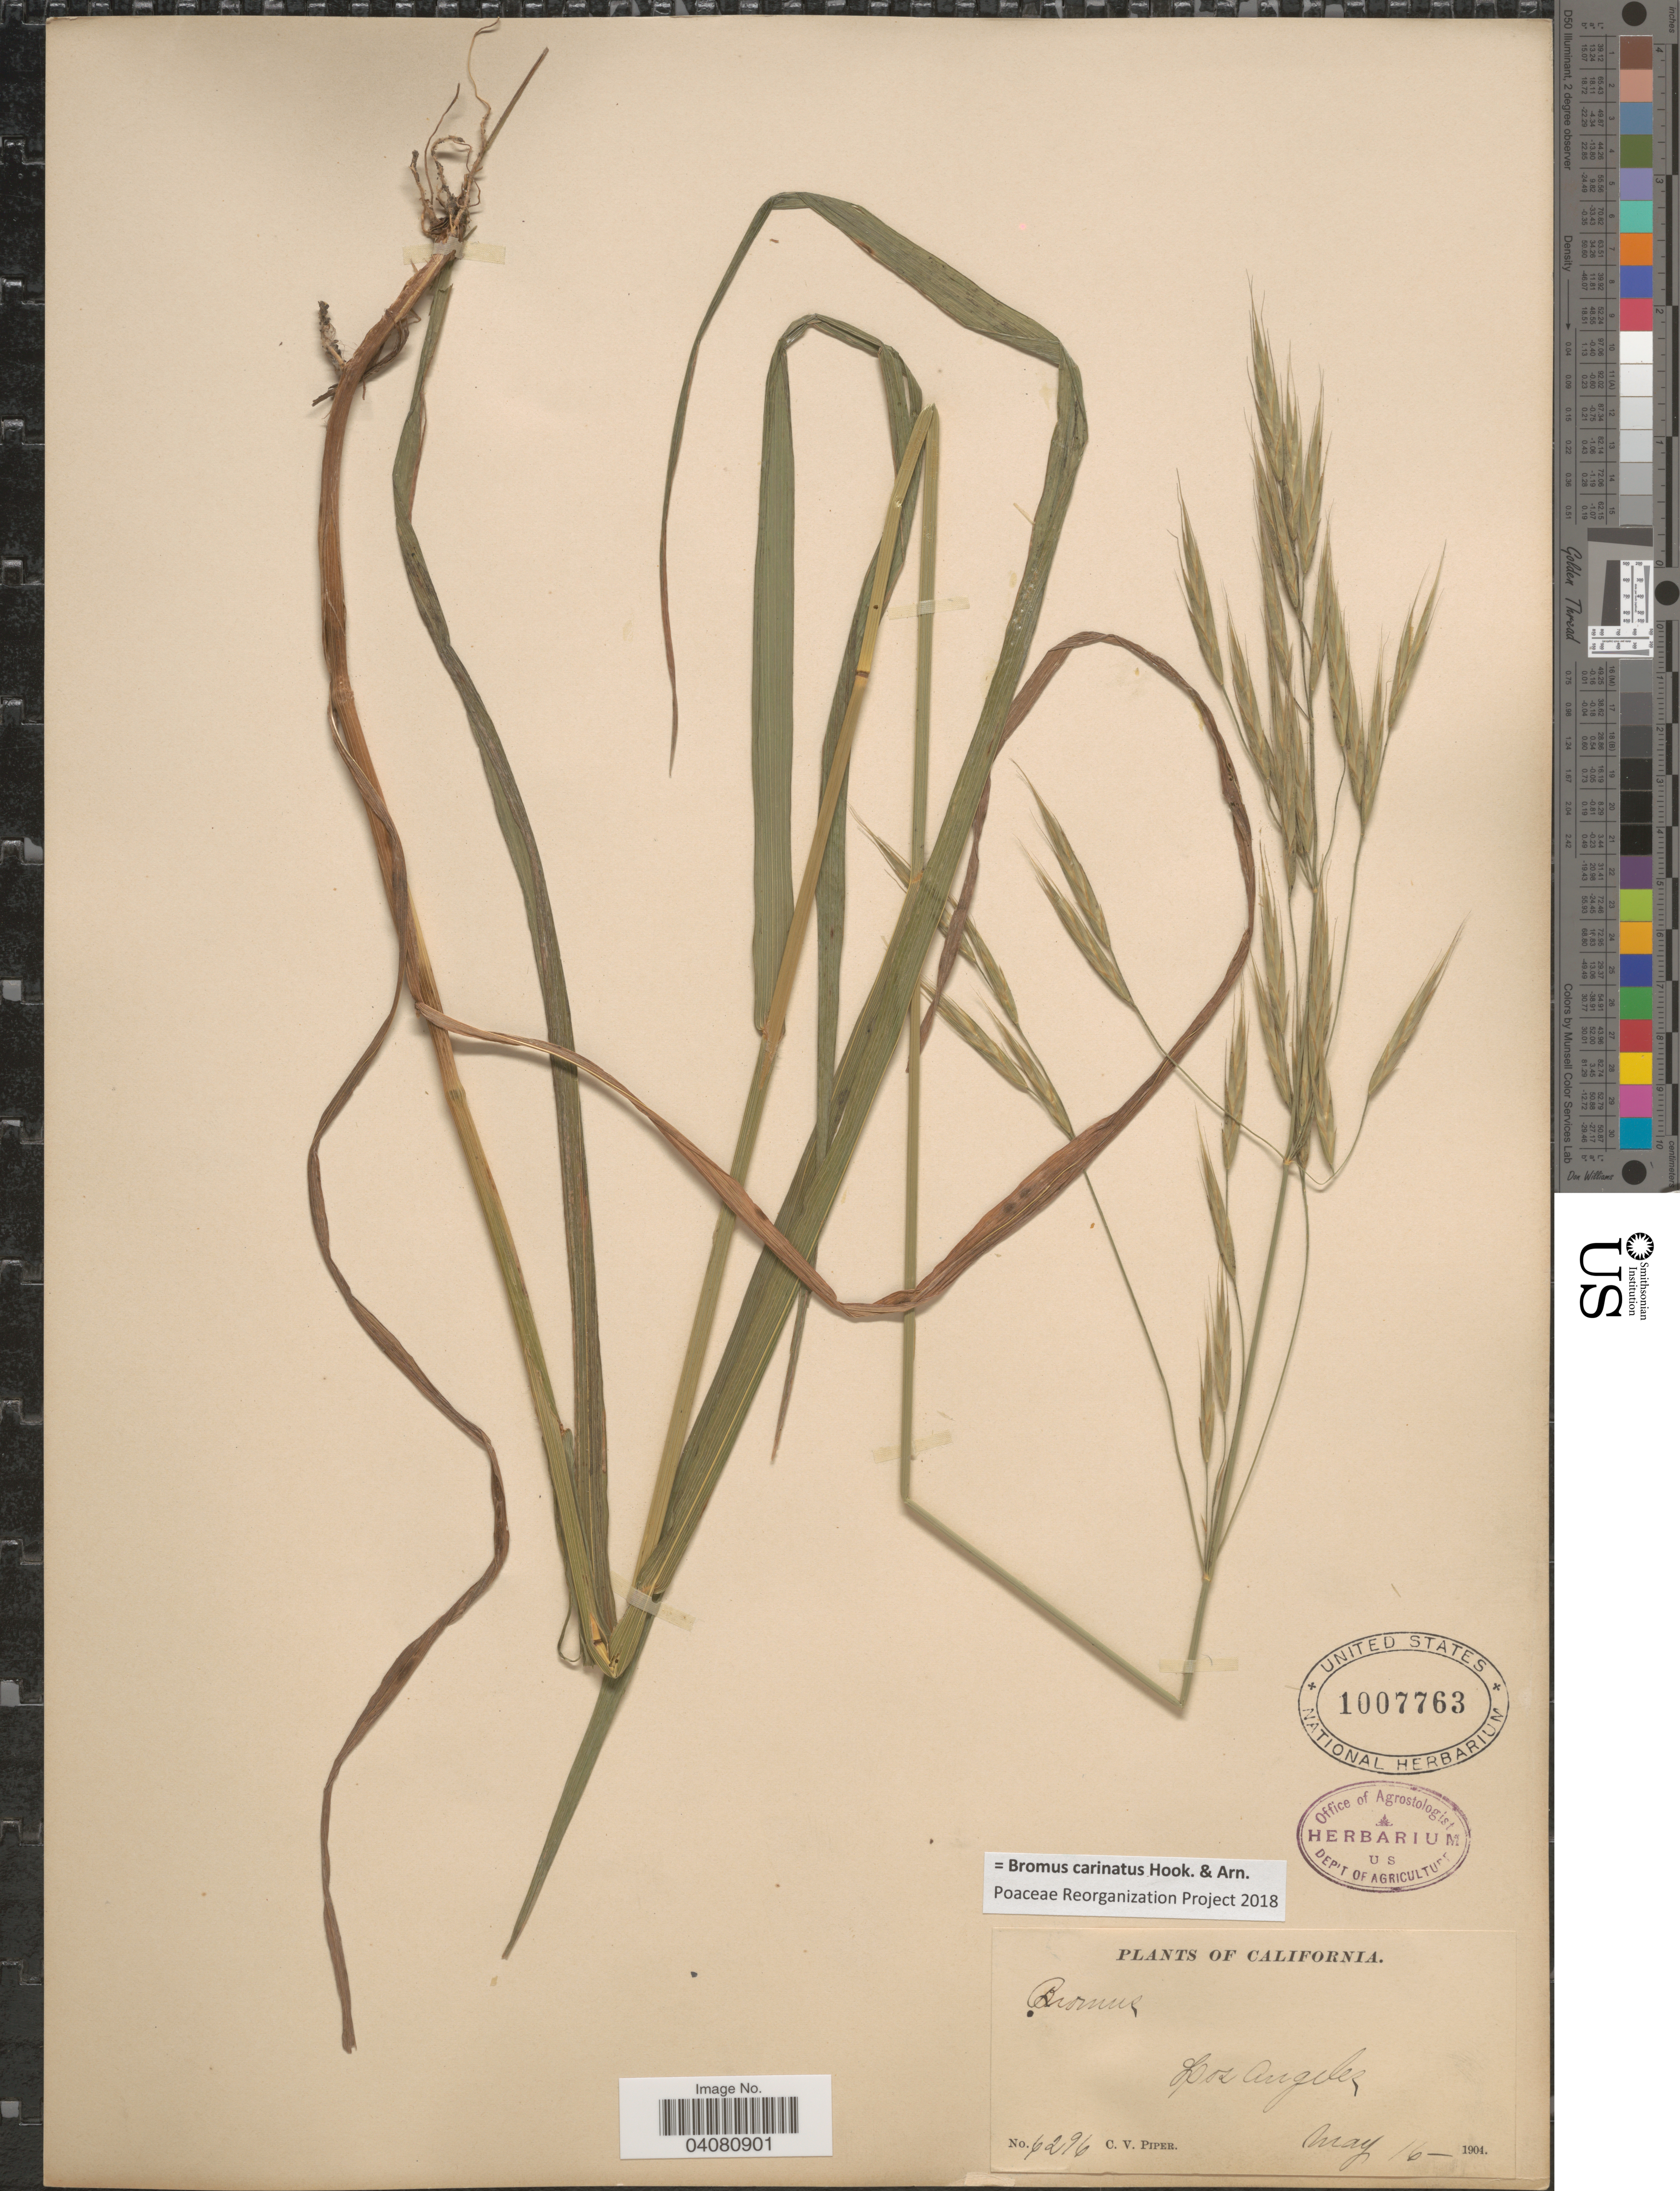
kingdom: Plantae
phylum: Tracheophyta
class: Liliopsida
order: Poales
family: Poaceae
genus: Bromus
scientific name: Bromus carinatus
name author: Hook. & Arn.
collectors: C. V. Piper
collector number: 6296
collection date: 1904-05-16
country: United States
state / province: California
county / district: Los Angeles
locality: Los Angeles.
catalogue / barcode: US 1007763